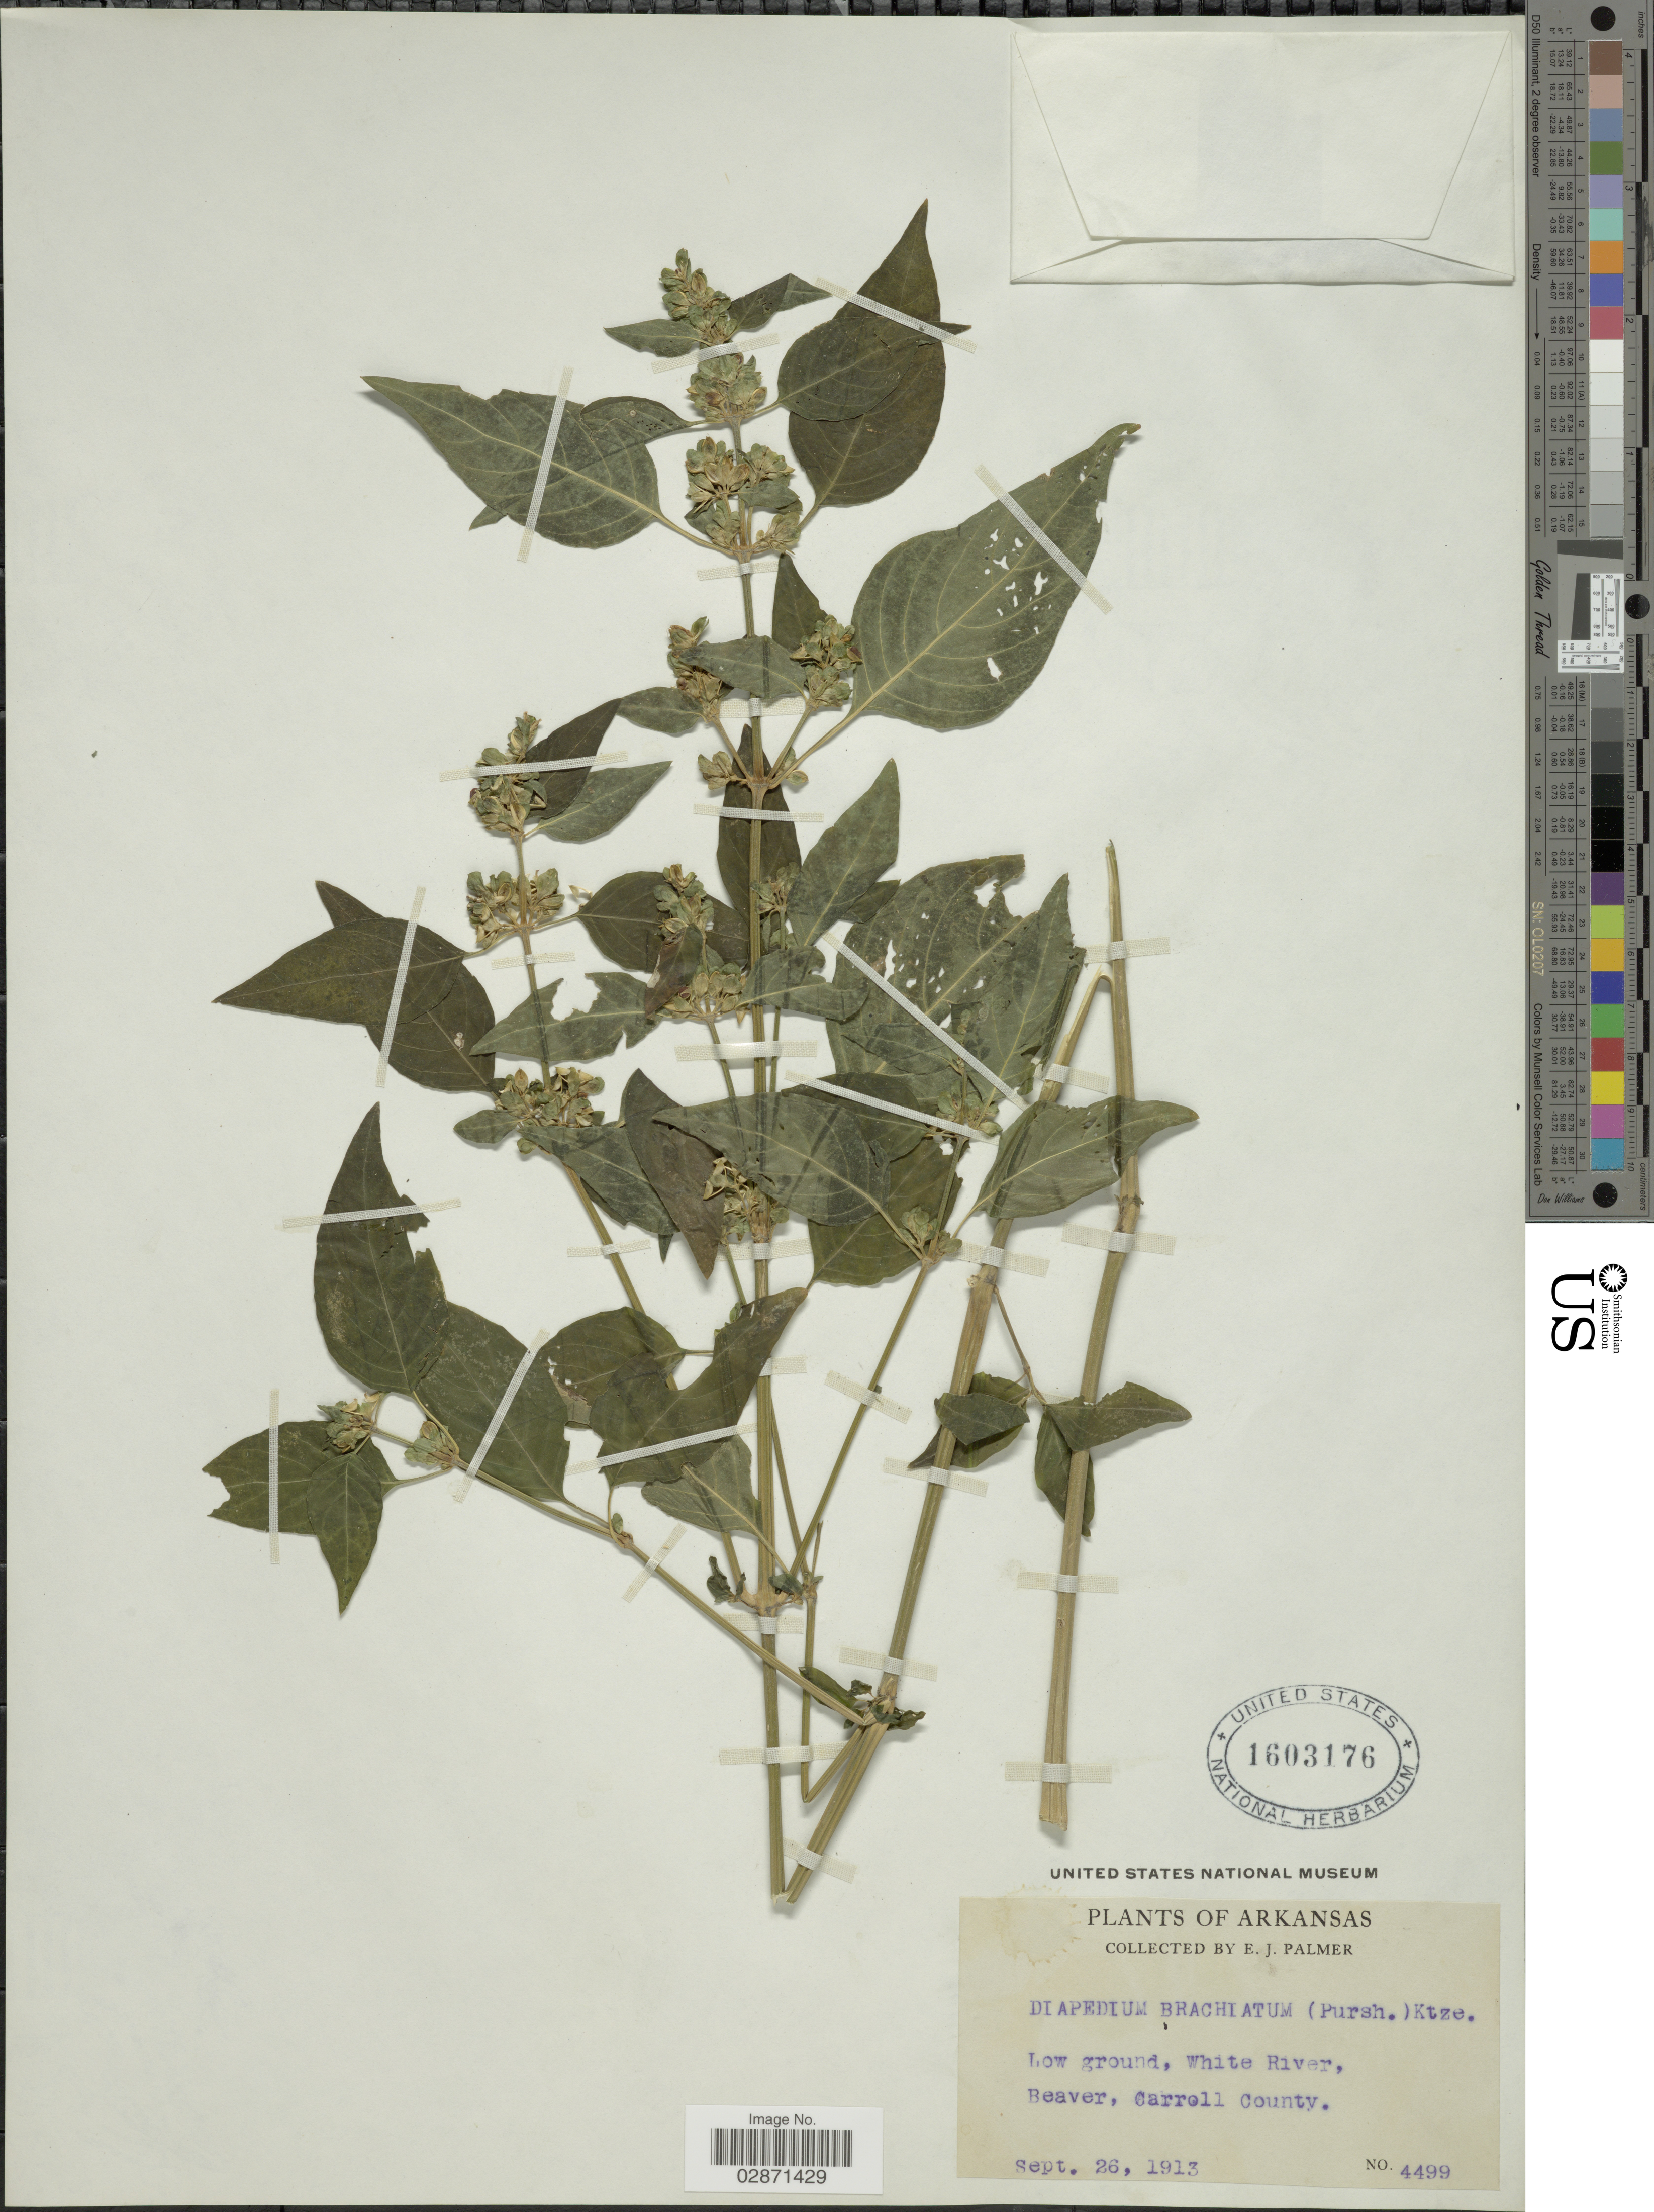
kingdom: Plantae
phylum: Tracheophyta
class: Magnoliopsida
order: Lamiales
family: Acanthaceae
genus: Dicliptera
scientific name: Dicliptera brachiata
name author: (Pursh) Spreng.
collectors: E. J. Palmer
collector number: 4499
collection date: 1913-09-26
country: United States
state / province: Arkansas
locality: White River, Beaver, Carroll County.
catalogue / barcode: US 1603176